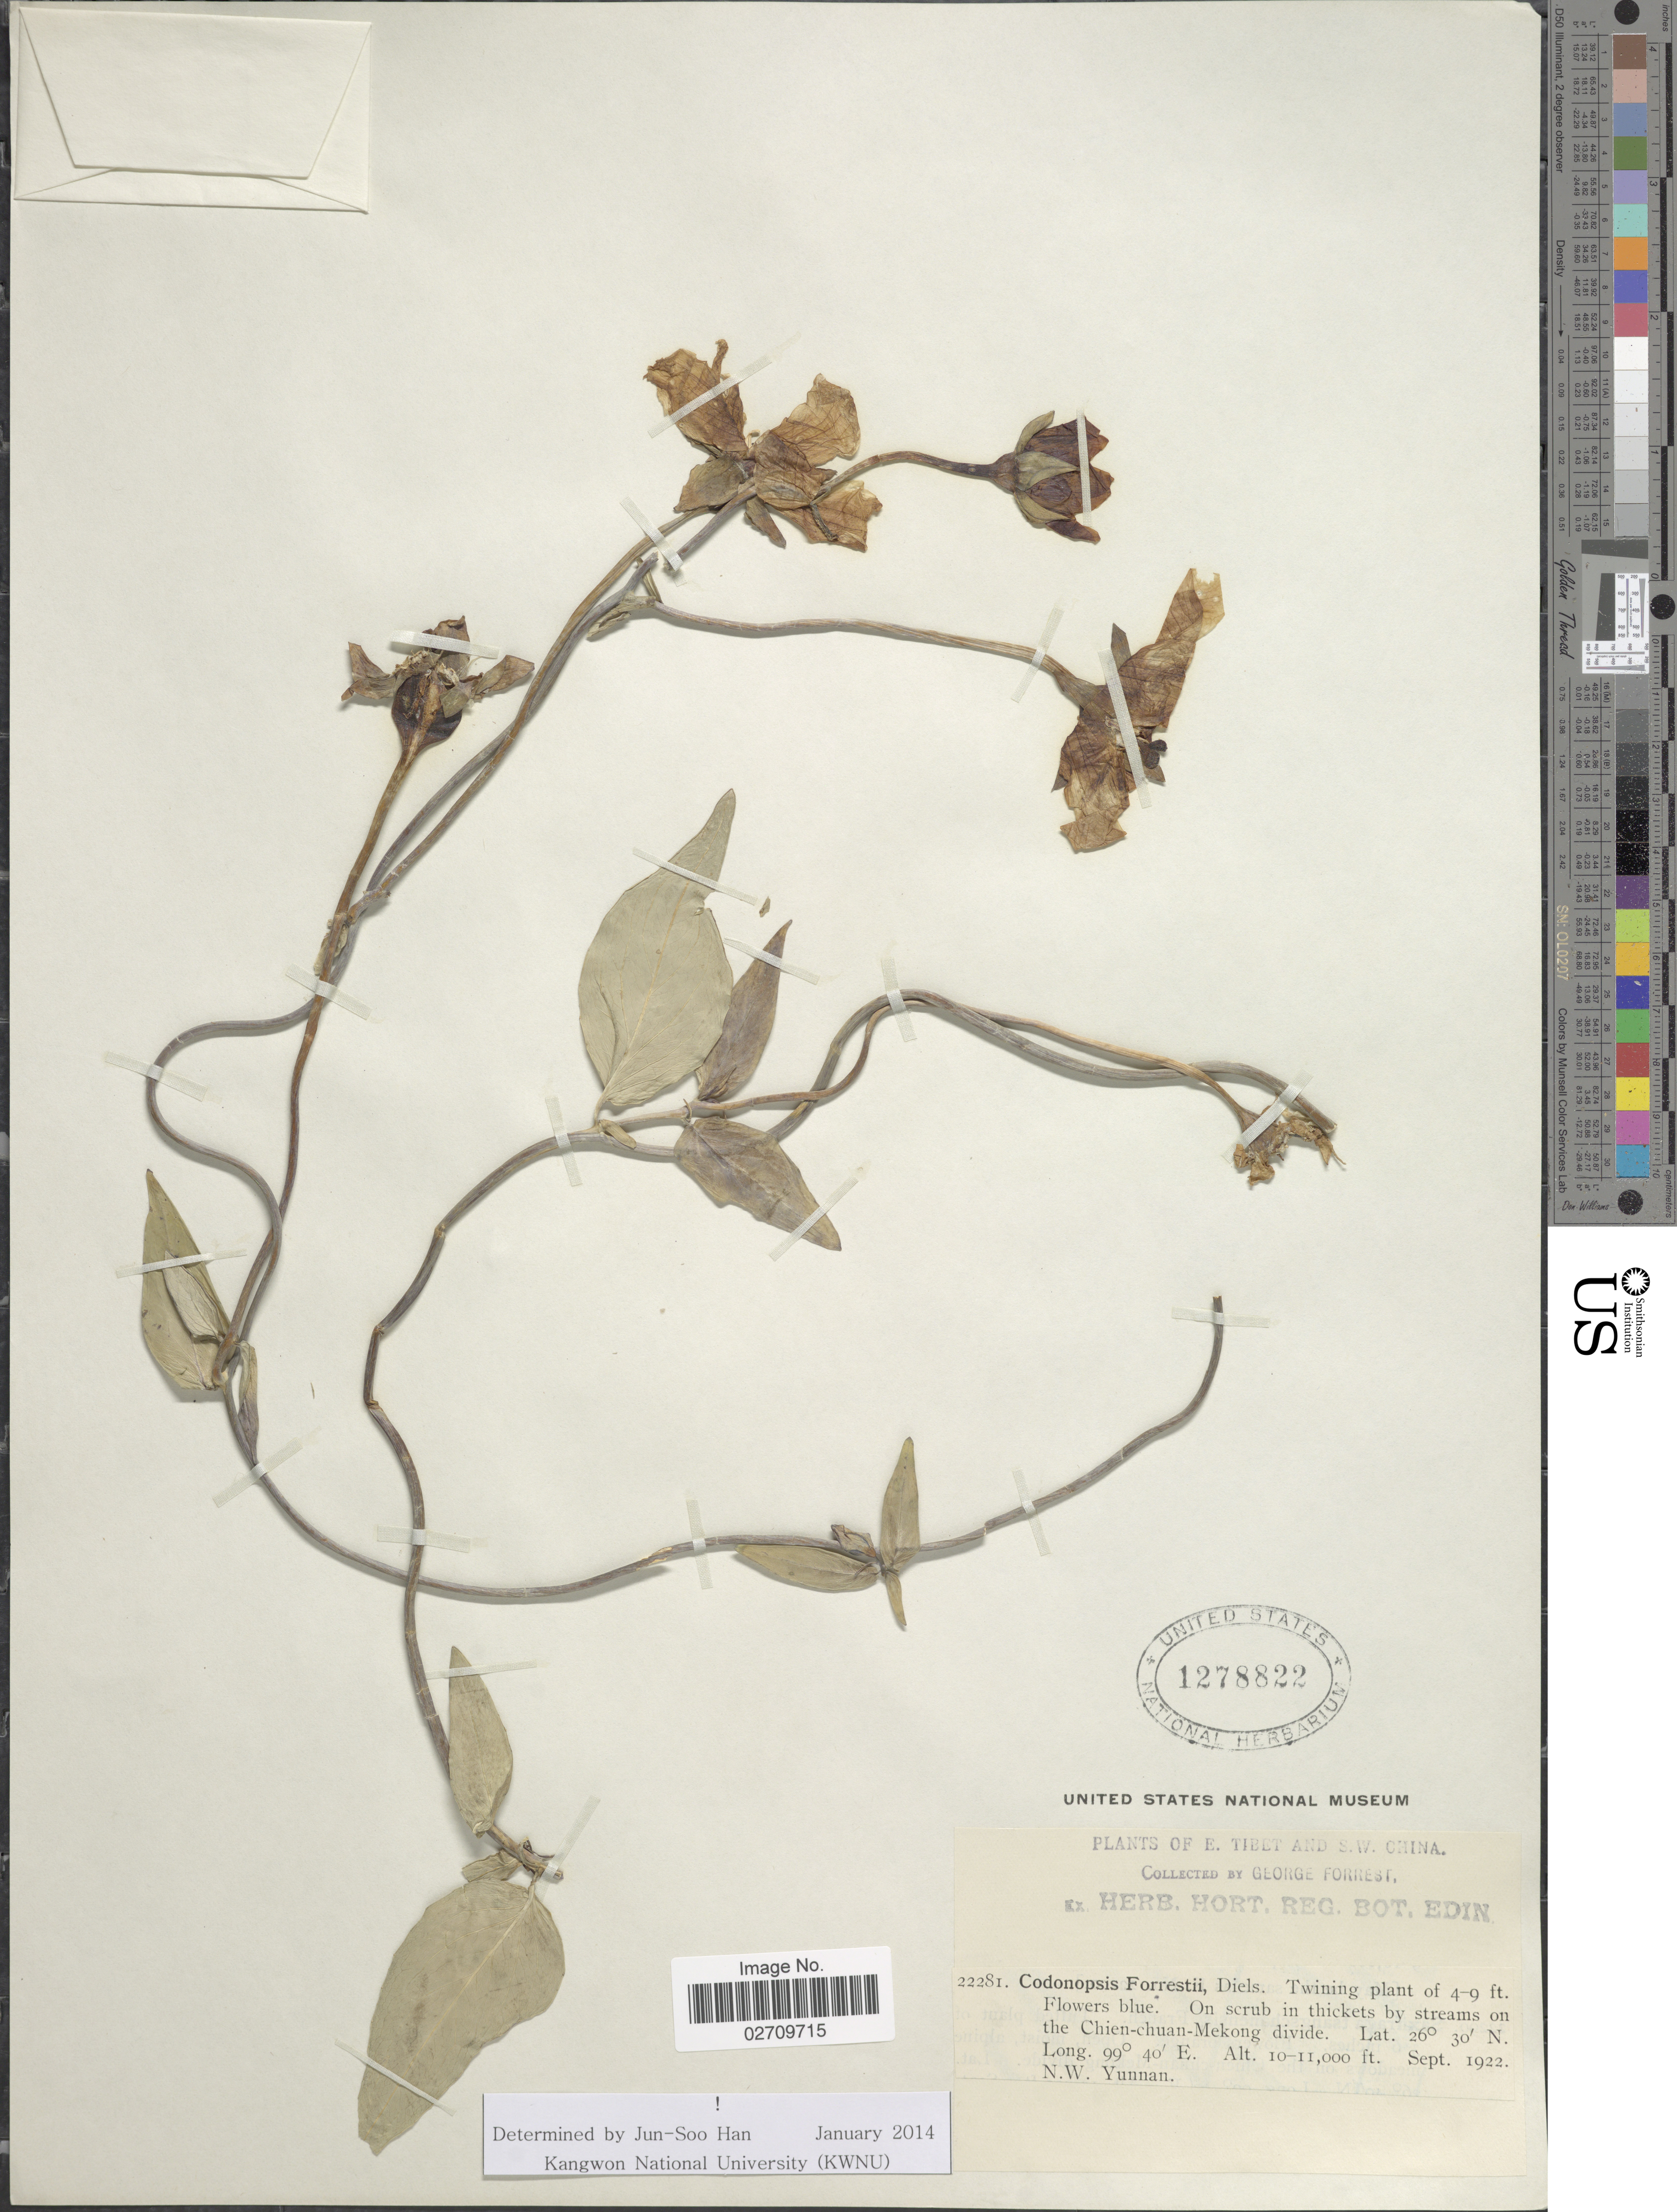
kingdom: Plantae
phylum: Tracheophyta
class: Magnoliopsida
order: Asterales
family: Campanulaceae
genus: Codonopsis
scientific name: Codonopsis forrestii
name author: Diels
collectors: G. Forrest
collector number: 22281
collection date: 1922-09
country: China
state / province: Yunnan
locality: E. Tibet and S.W. China, On scrub in thickets by streams on the Chien-chuan-Mekong divide, N.W. Yunnan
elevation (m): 3048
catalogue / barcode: US 1278822